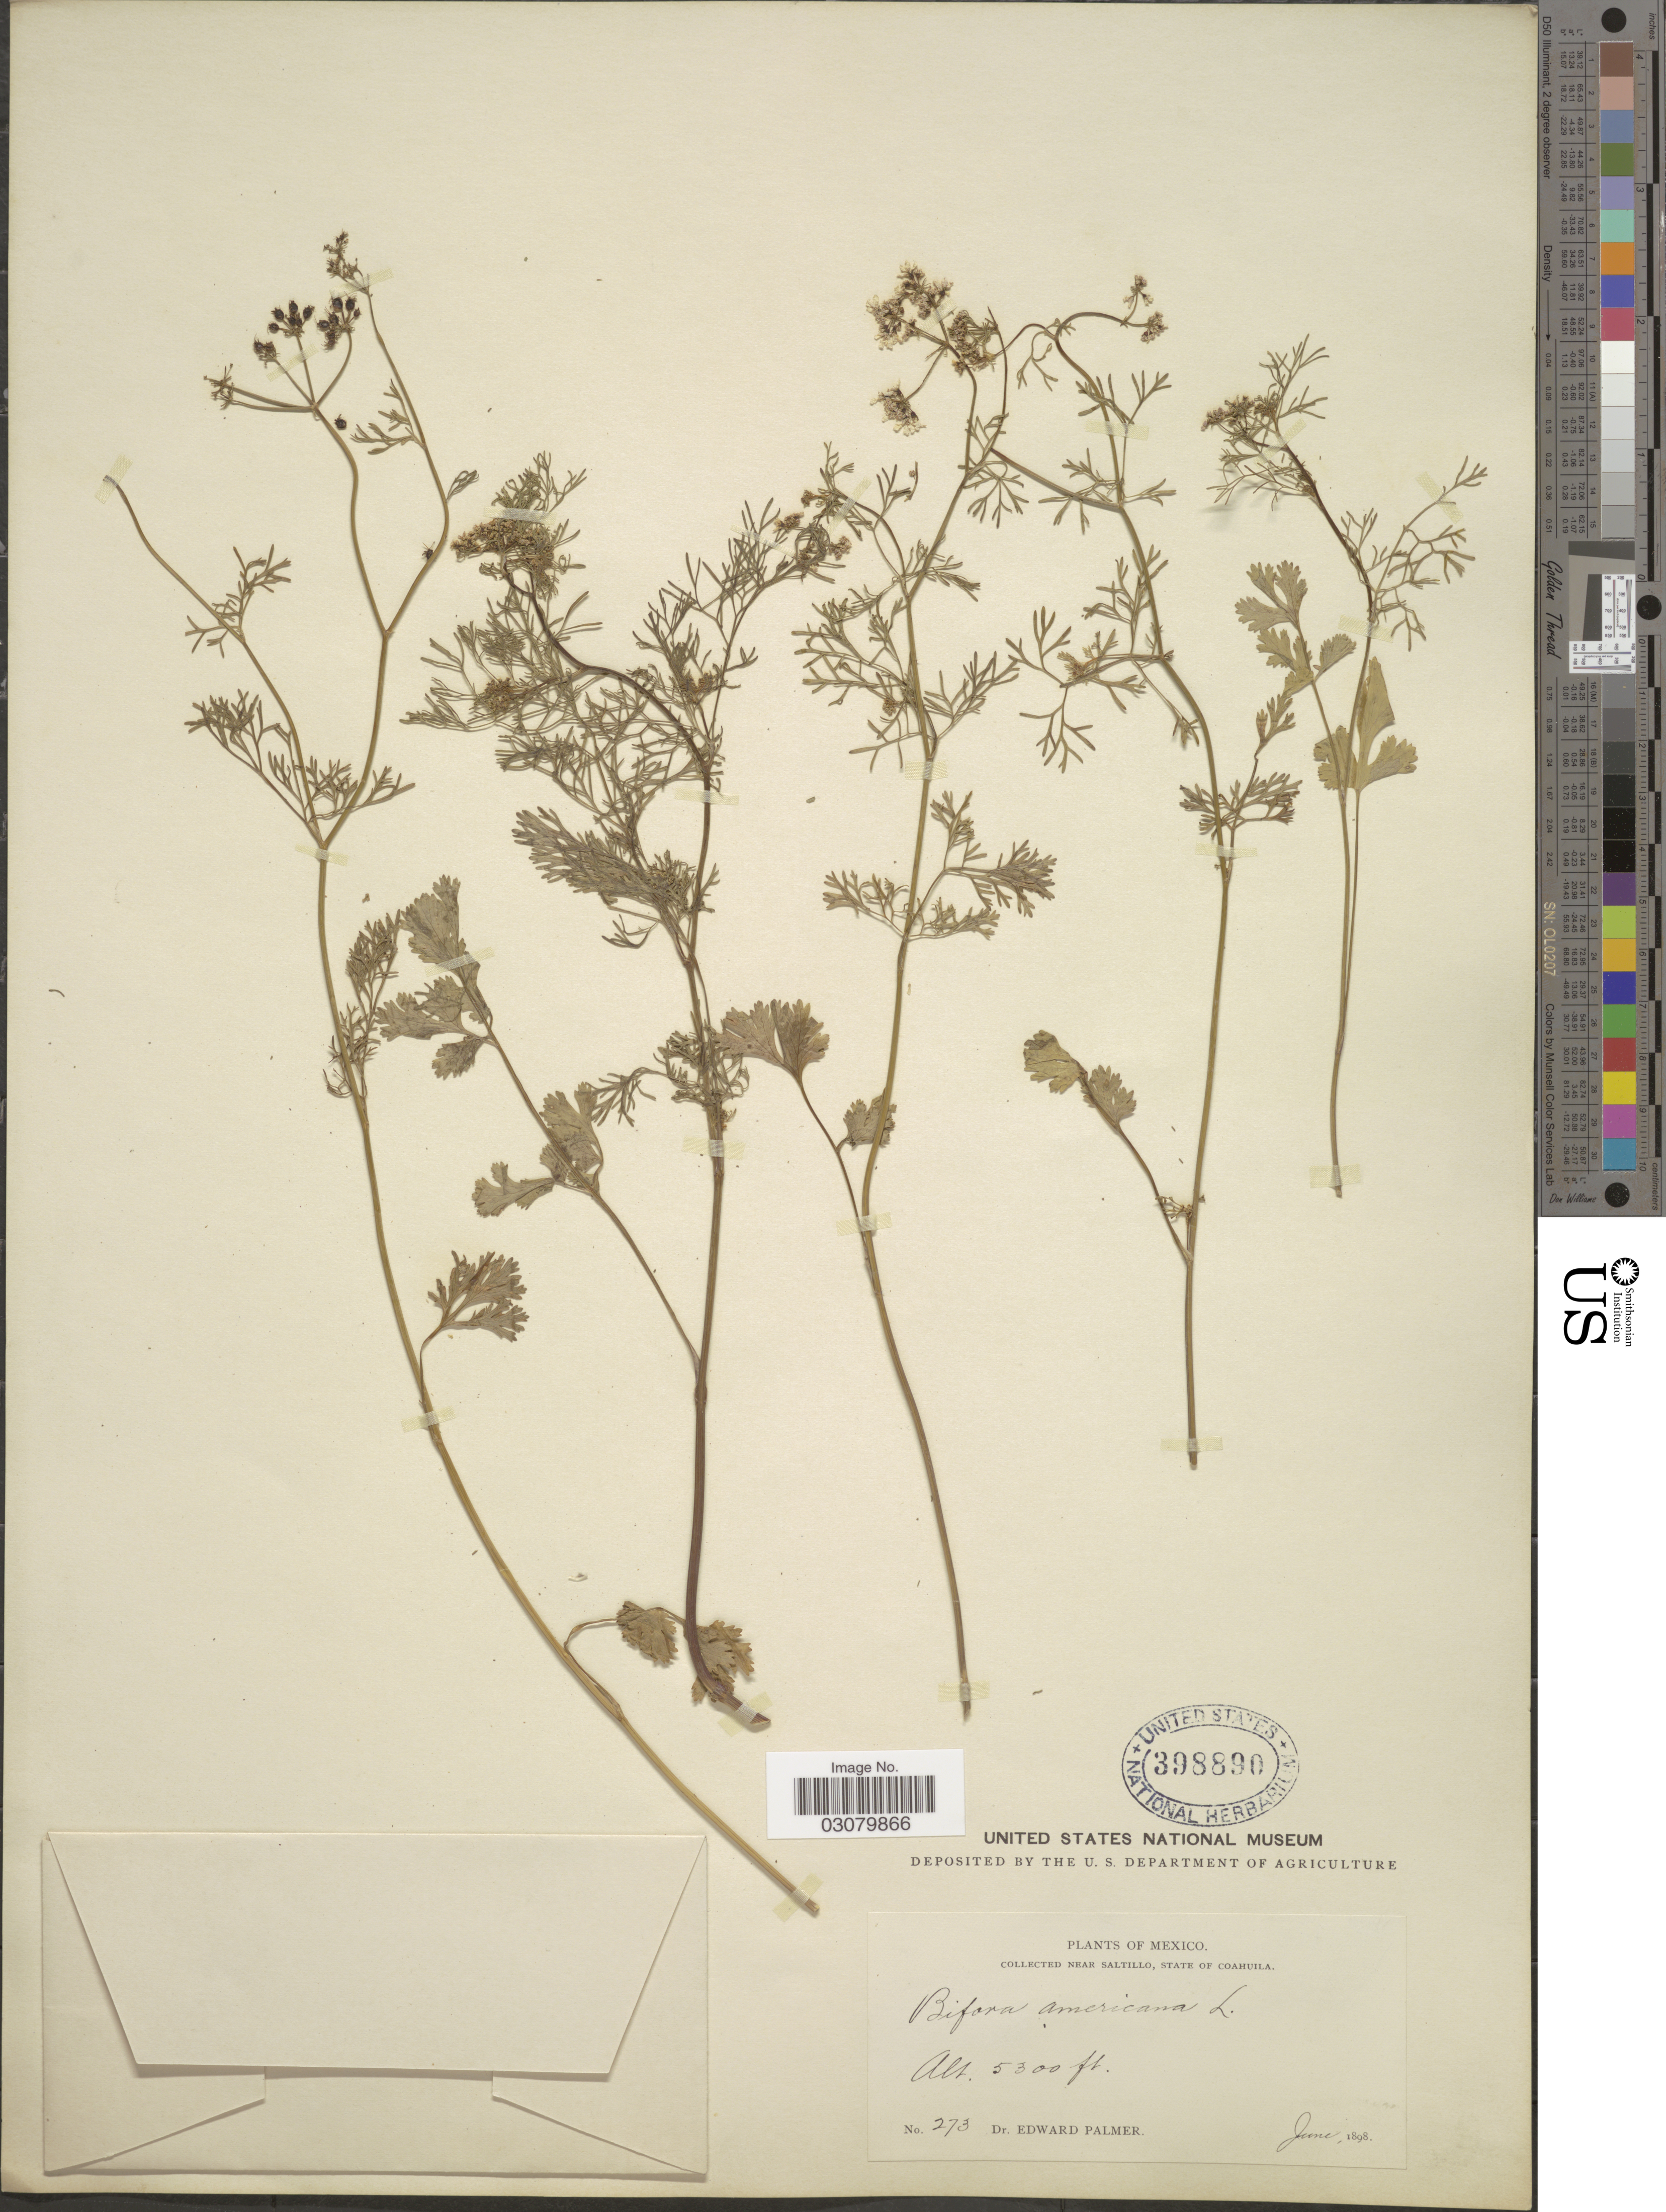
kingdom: Plantae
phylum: Tracheophyta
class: Magnoliopsida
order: Apiales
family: Apiaceae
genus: Bifora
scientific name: Bifora americana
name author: (DC.) Benth. & Hook. f. ex S. Watson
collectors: E. Palmer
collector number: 273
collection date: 1898-06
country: Mexico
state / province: Coahuila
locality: Near Satillo.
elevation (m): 1615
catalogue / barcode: US 398890